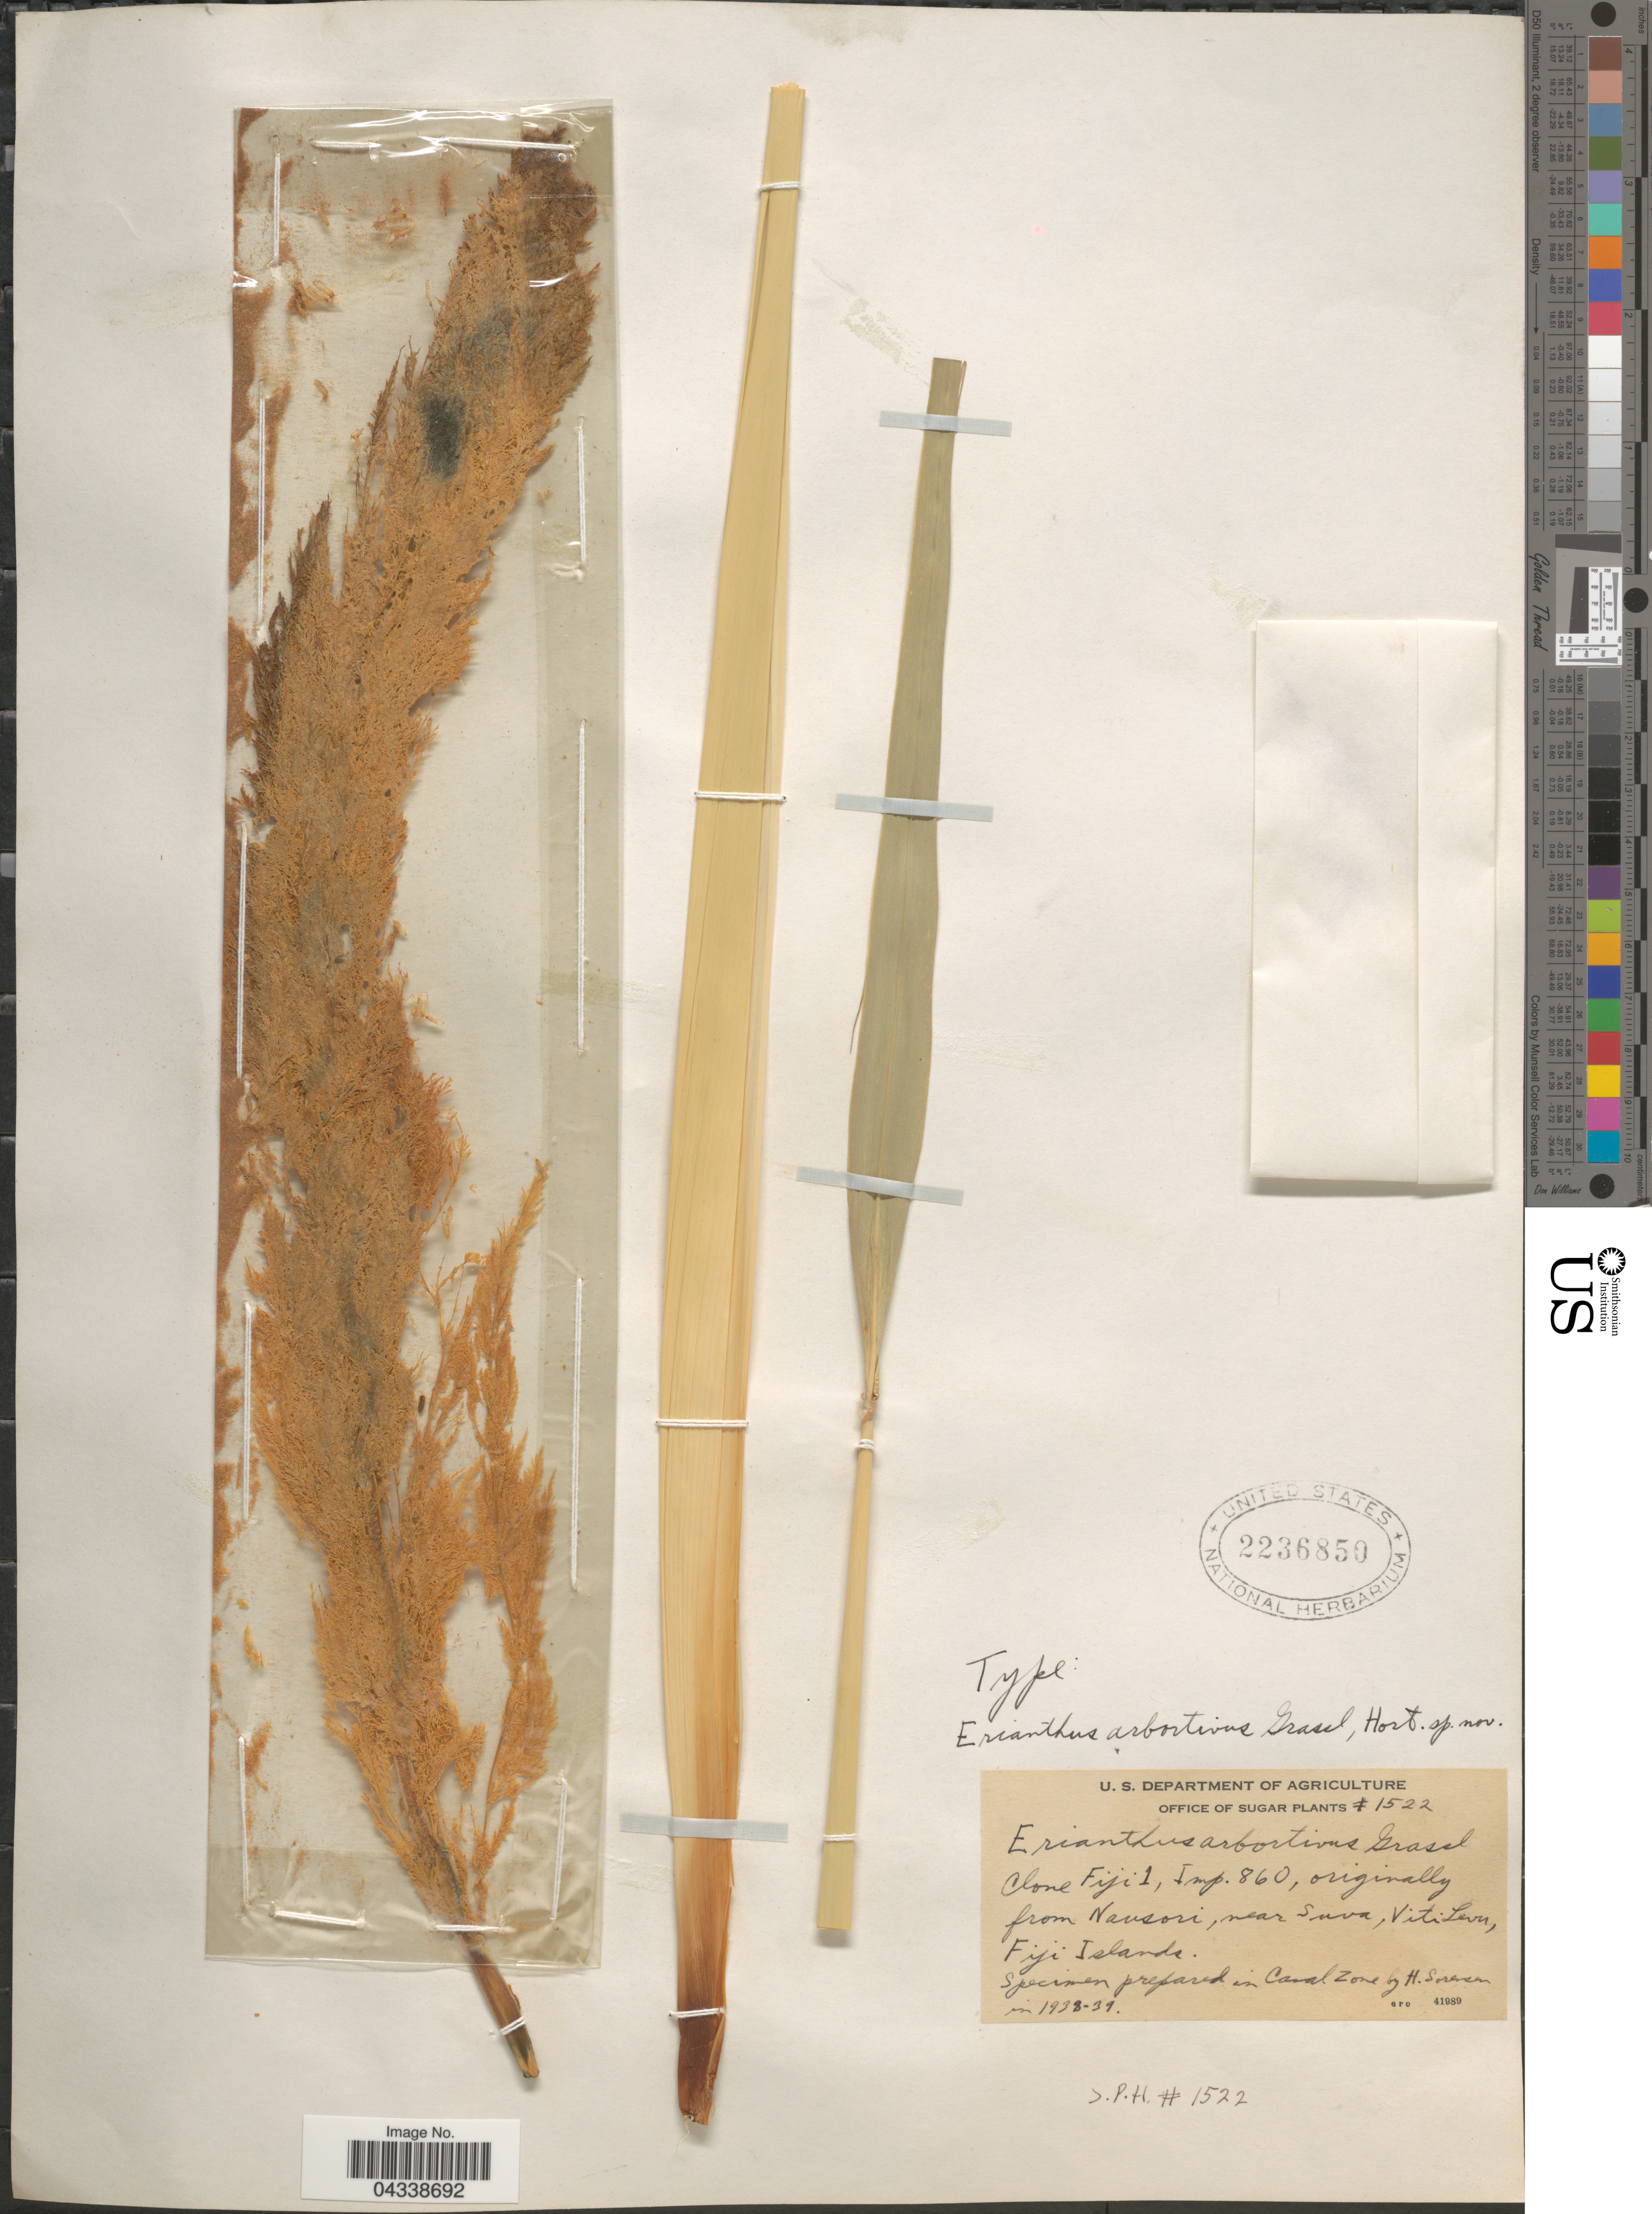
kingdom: Plantae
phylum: Tracheophyta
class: Liliopsida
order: Poales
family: Poaceae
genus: Saccharum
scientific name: Saccharum sp.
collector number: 1522?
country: Fiji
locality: Clone Fiji 1, Imp. 860. [unsure placement]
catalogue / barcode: US 2236850